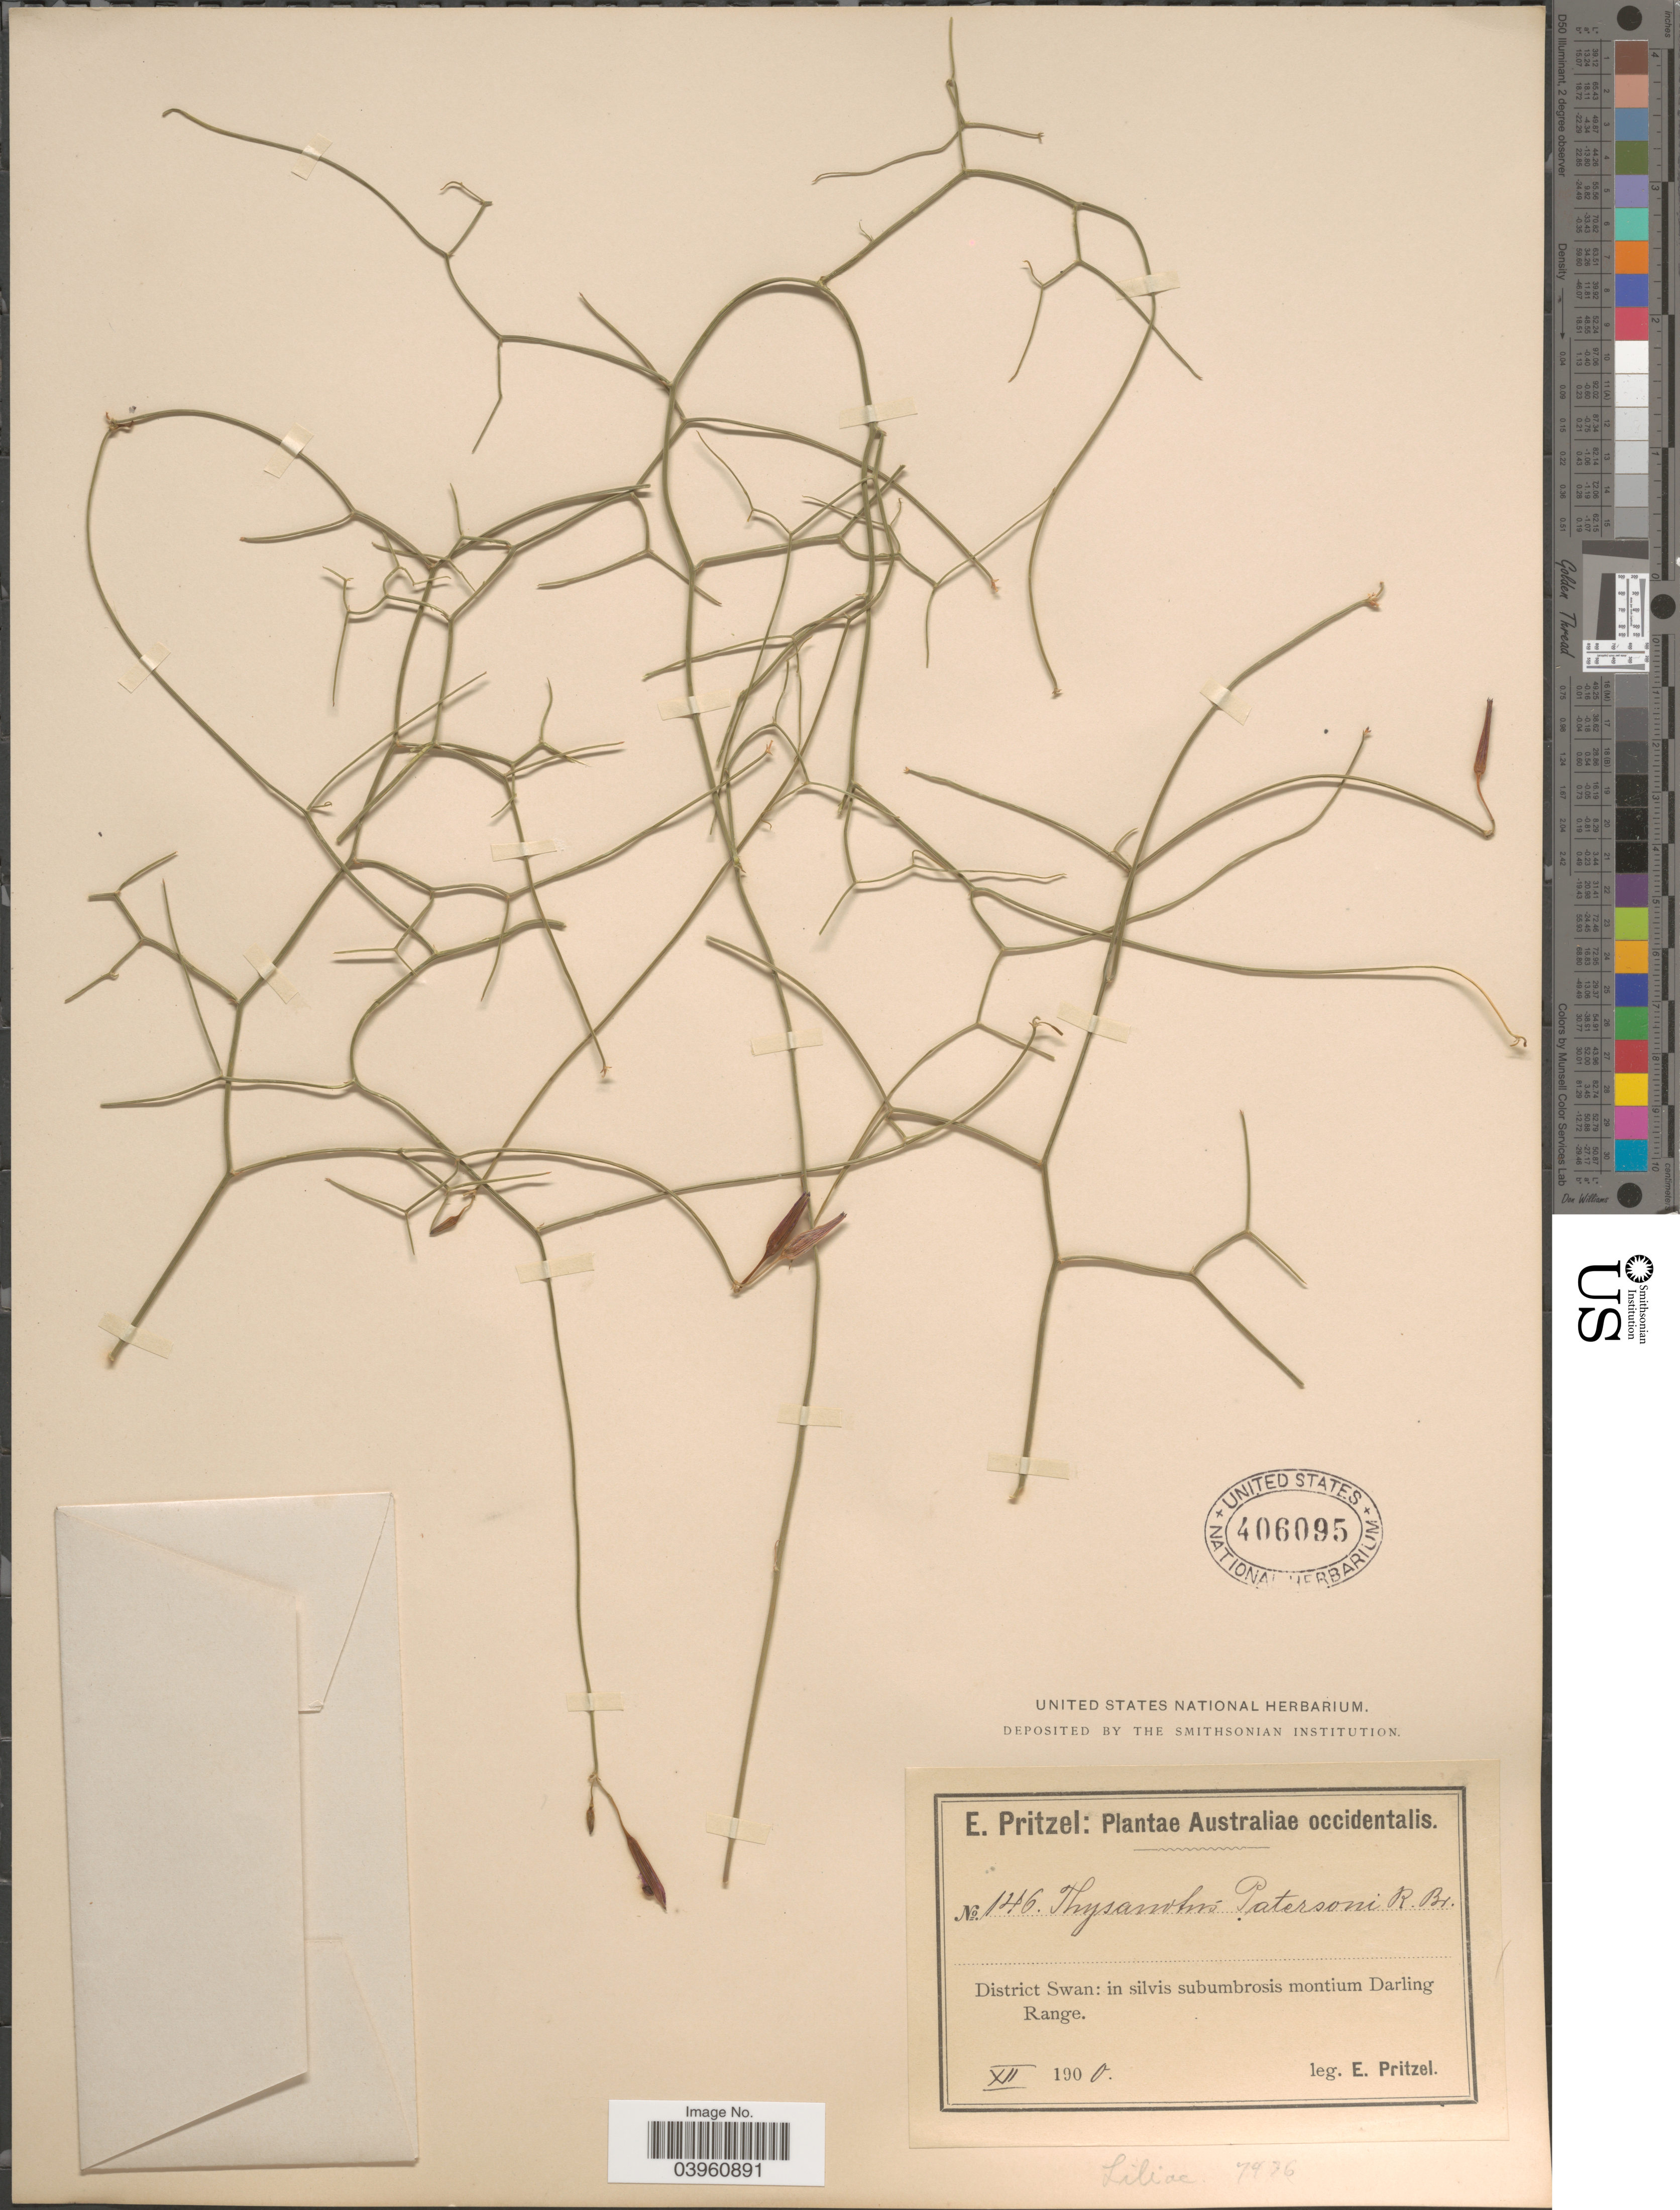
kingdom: Plantae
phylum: Tracheophyta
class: Liliopsida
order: Asparagales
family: Asparagaceae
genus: Thysanotus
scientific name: Thysanotus patersonii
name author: R. Br.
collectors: E. G. Pritzel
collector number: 146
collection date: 1900-12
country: Australia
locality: Australiae occidentalis. District Swan: in silvis subumbrosis montium Darling Range.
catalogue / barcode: US 406095